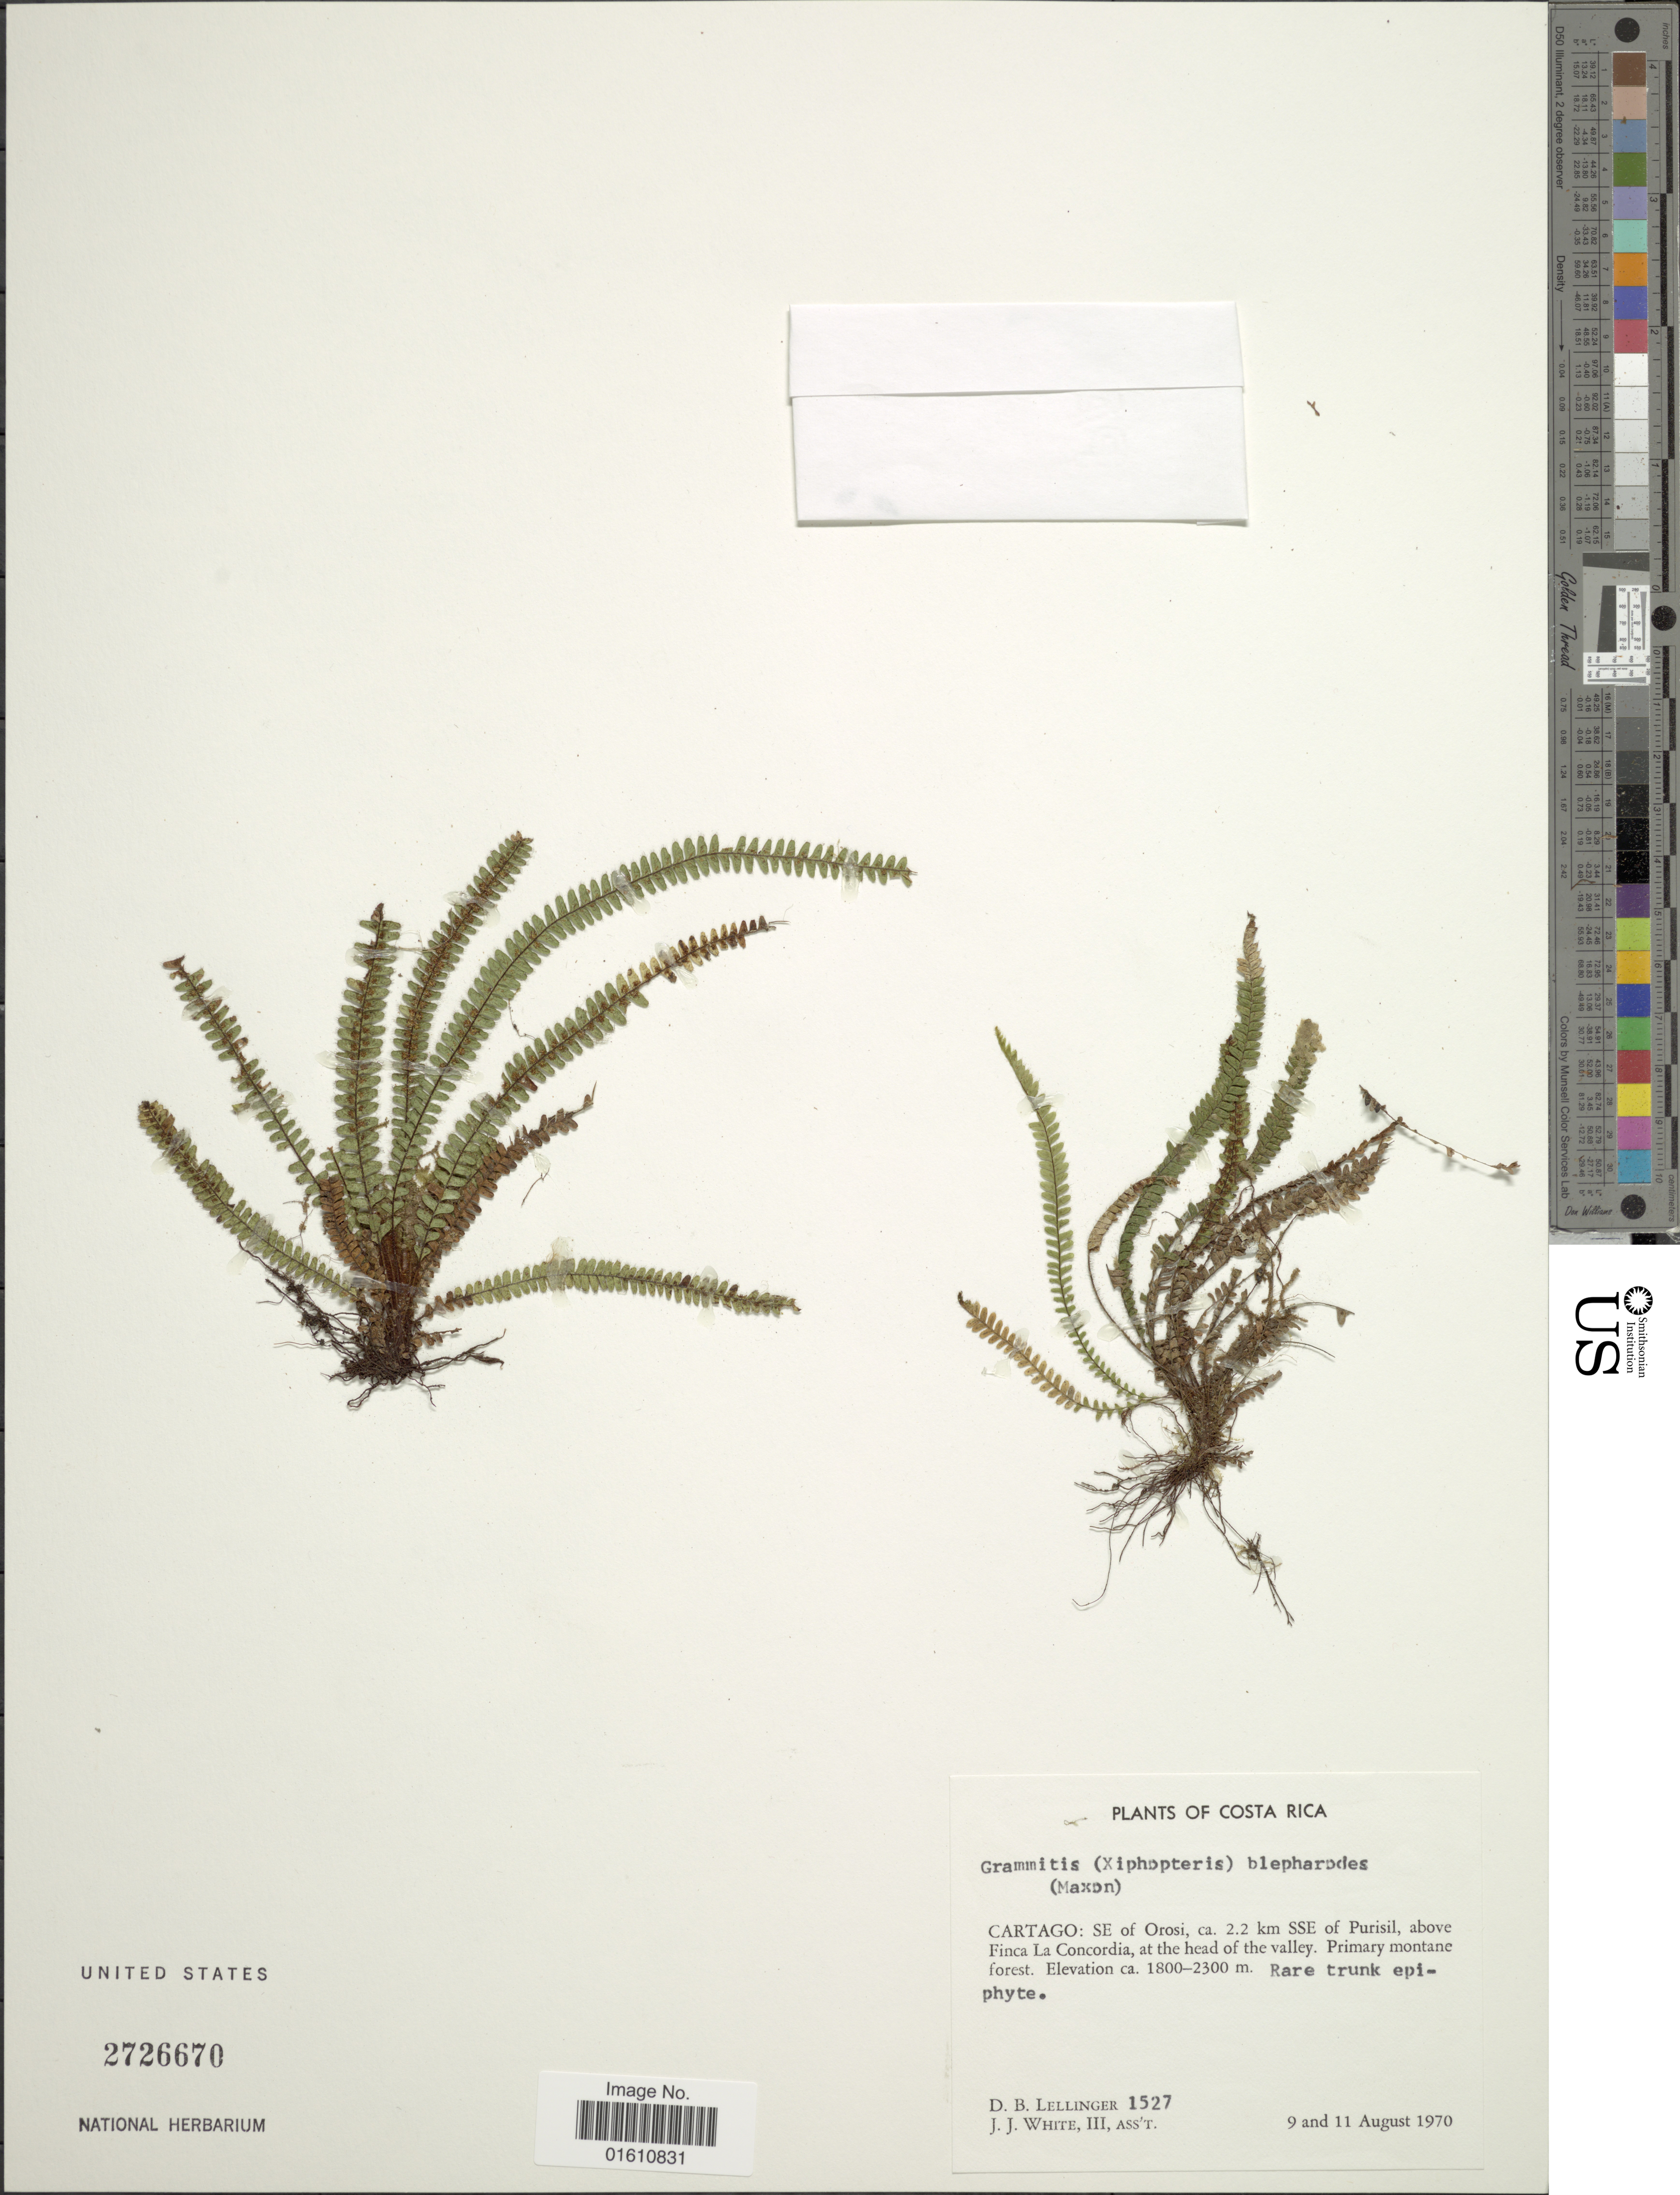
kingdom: Plantae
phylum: Tracheophyta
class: Polypodiopsida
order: Polypodiales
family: Polypodiaceae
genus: Moranopteris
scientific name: Moranopteris taenifolia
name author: (Jenman) R. Y. Hirai & J. Prado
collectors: D. B. Lellinger & J. J. White III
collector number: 1527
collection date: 1970-08-09/1970-08-11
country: Costa Rica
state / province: Cartago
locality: Cartago: SE of Orosi, ca. 2.2 km SSE of Purisil, above Finca La Concordia, at the head of the valley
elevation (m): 1800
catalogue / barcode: US 2726670